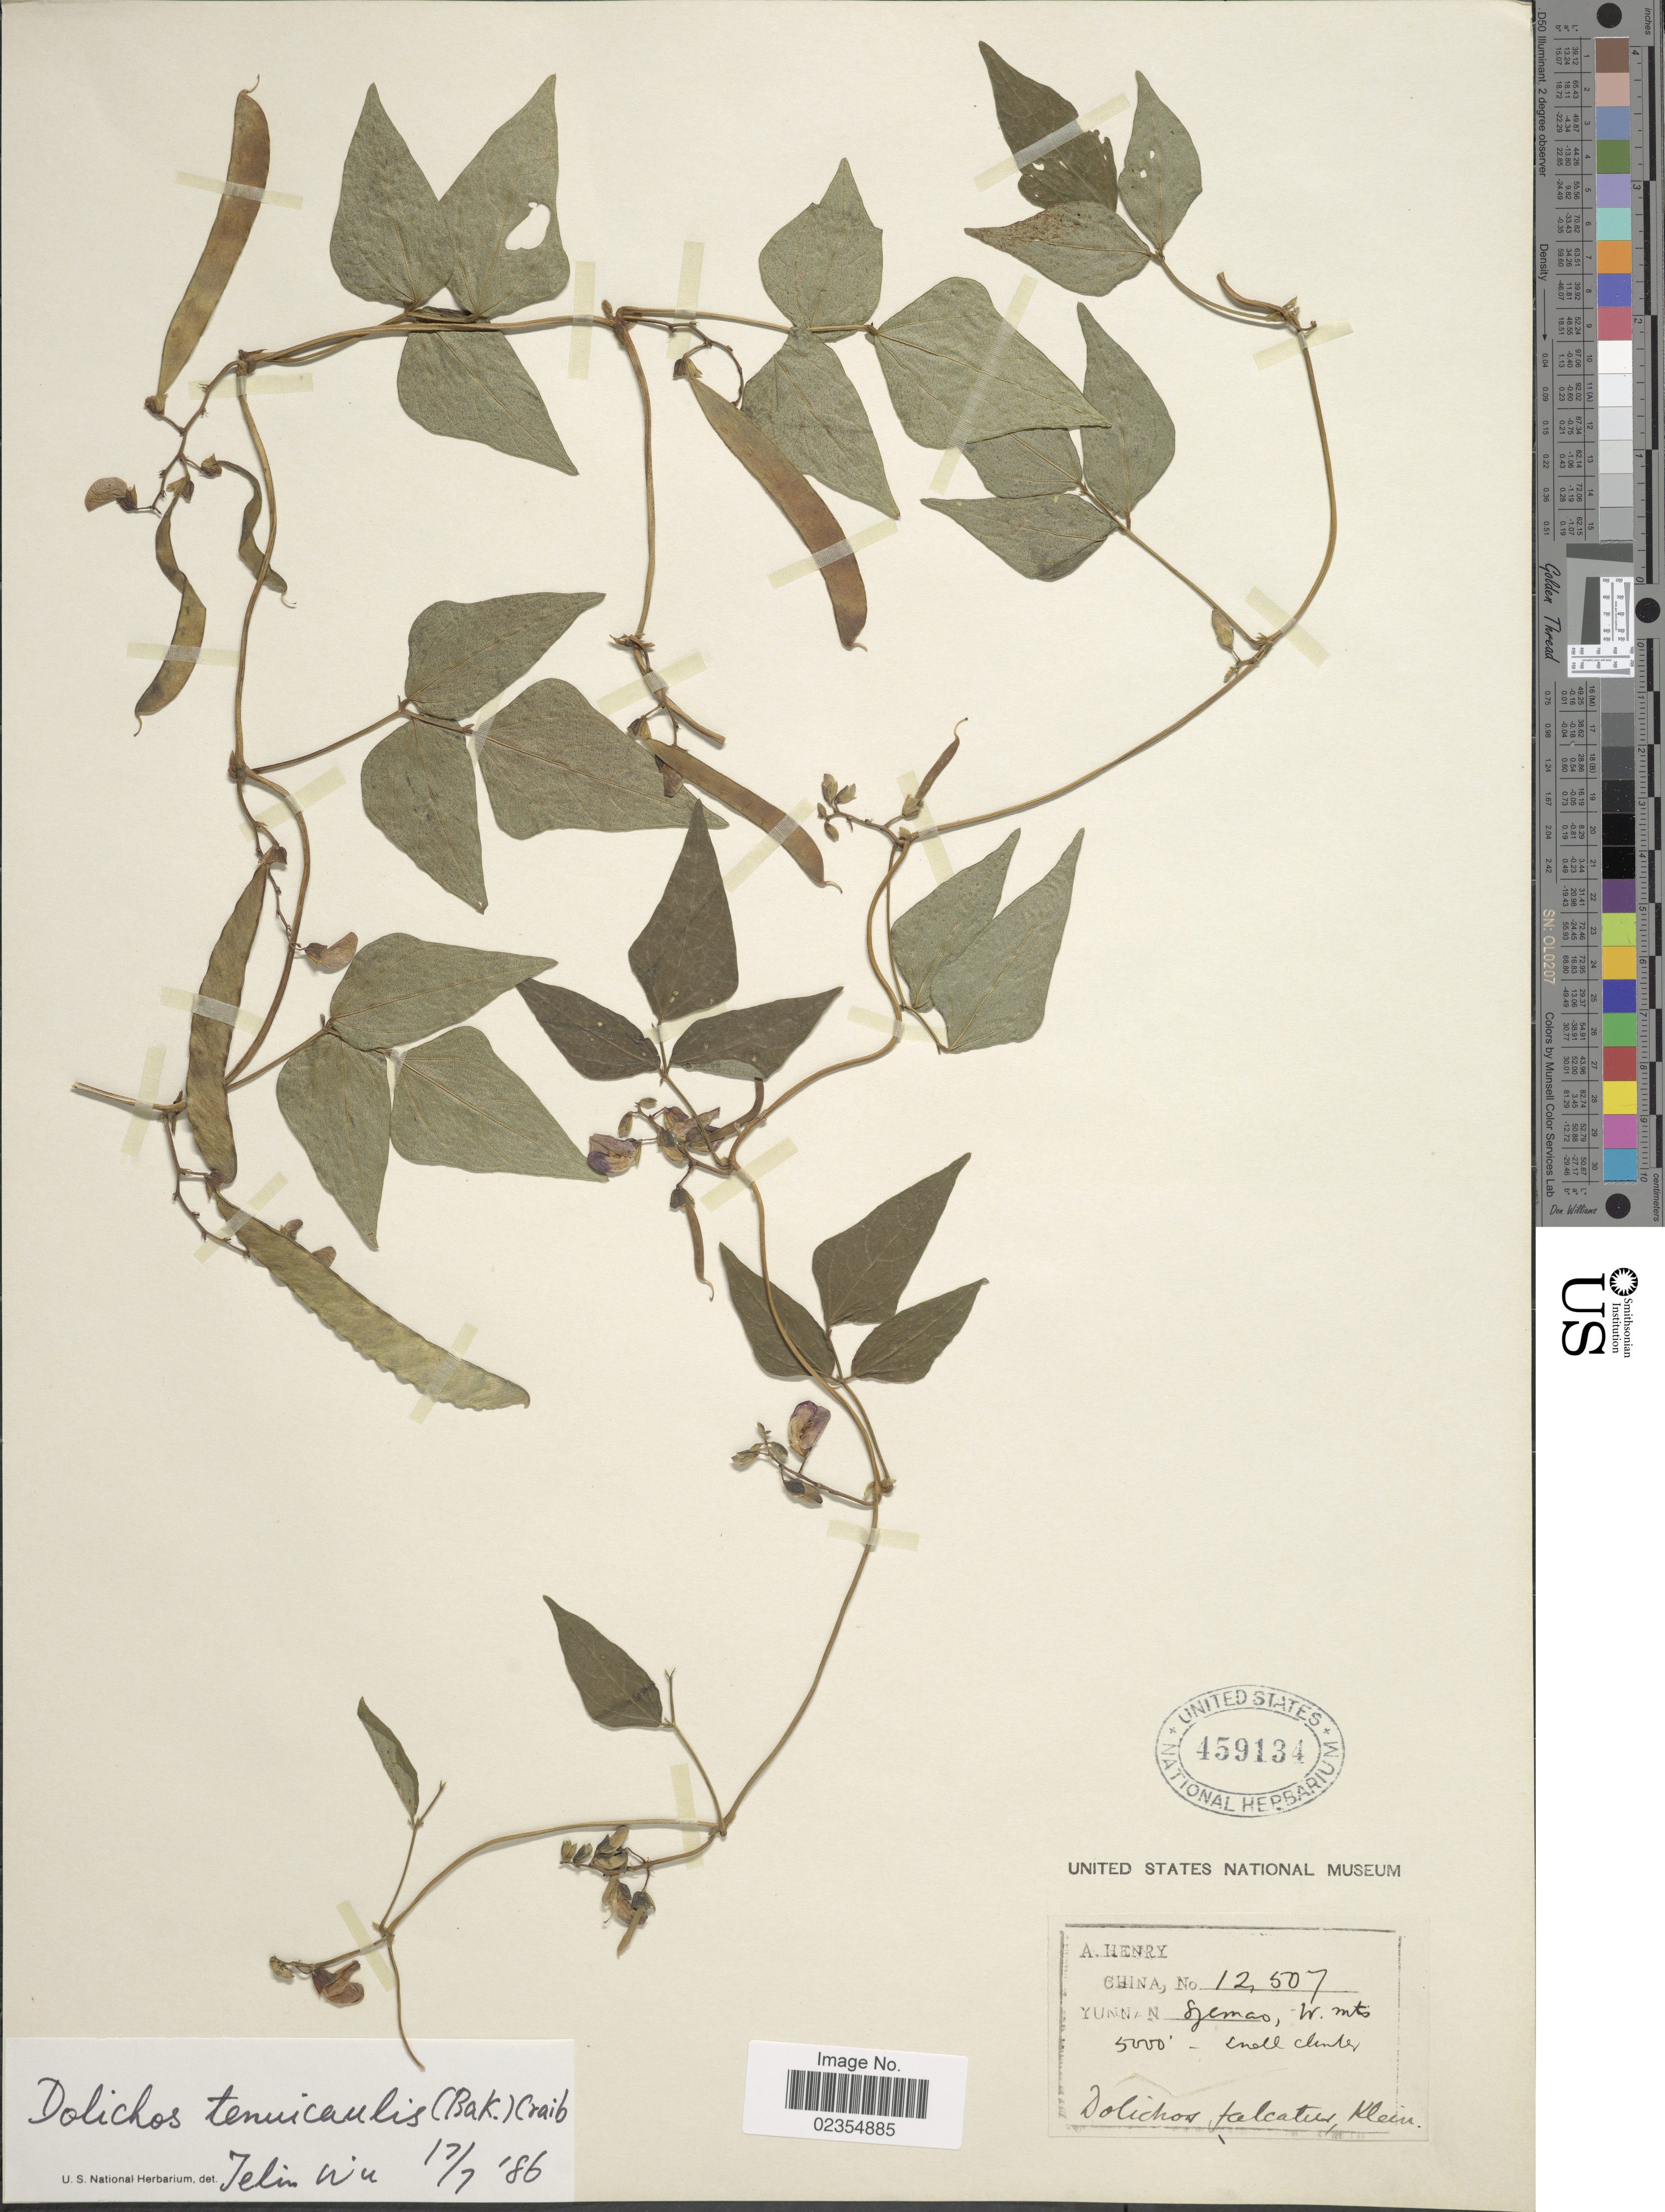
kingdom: Plantae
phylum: Tracheophyta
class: Magnoliopsida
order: Fabales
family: Fabaceae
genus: Dolichos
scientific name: Dolichos trilobus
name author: L.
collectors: A. Henry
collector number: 12507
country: China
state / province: Yunnan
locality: Szemao, W. mts.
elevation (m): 1524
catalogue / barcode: US 459134